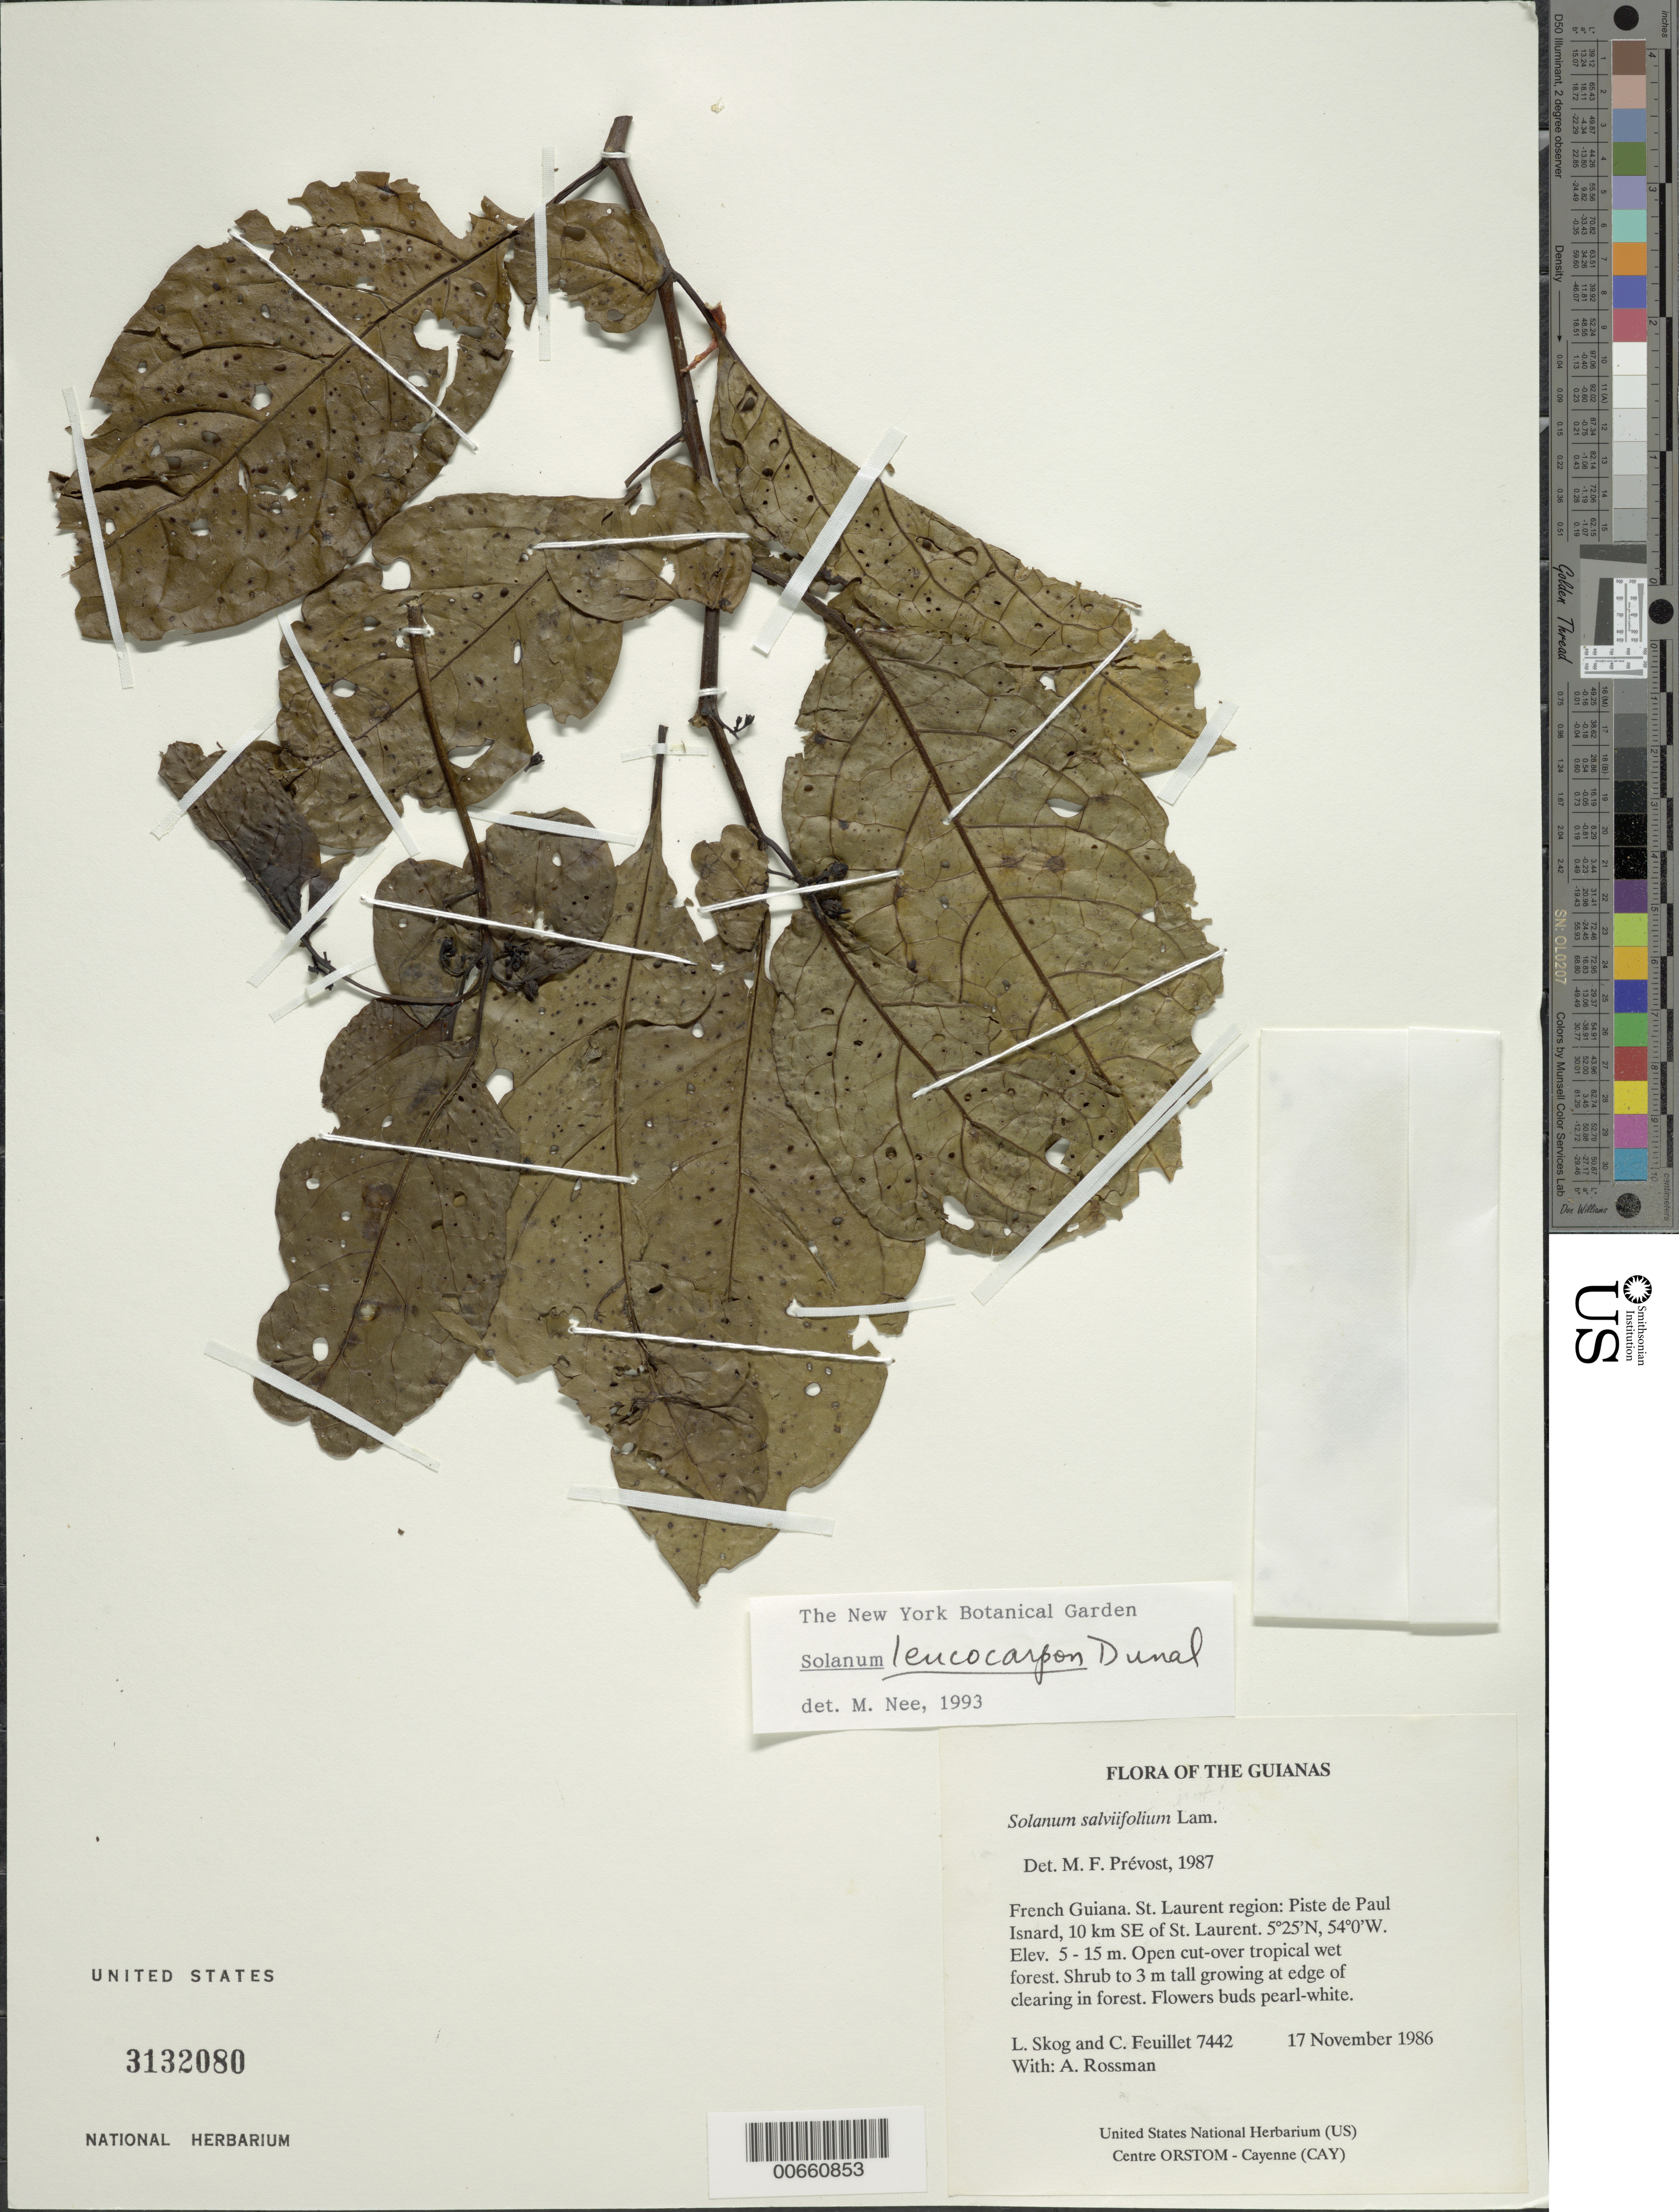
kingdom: Plantae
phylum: Tracheophyta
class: Magnoliopsida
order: Solanales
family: Solanaceae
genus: Solanum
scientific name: Solanum leucocarpon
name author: Dunal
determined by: Nee, Michael H.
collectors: L. E. Skog, C. Feuillet & A. Rossman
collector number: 7442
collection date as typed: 11 Nov 1986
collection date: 1986-11-11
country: French Guiana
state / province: Saint-Laurent-du-Maroni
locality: Piste de Paul Isnard, 10 km SE of St. Laurent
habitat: Open cut-over tropical wet forest. Growing at edge of clearing in forest.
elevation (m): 5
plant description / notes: Det !M. Nee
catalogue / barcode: US 3132080